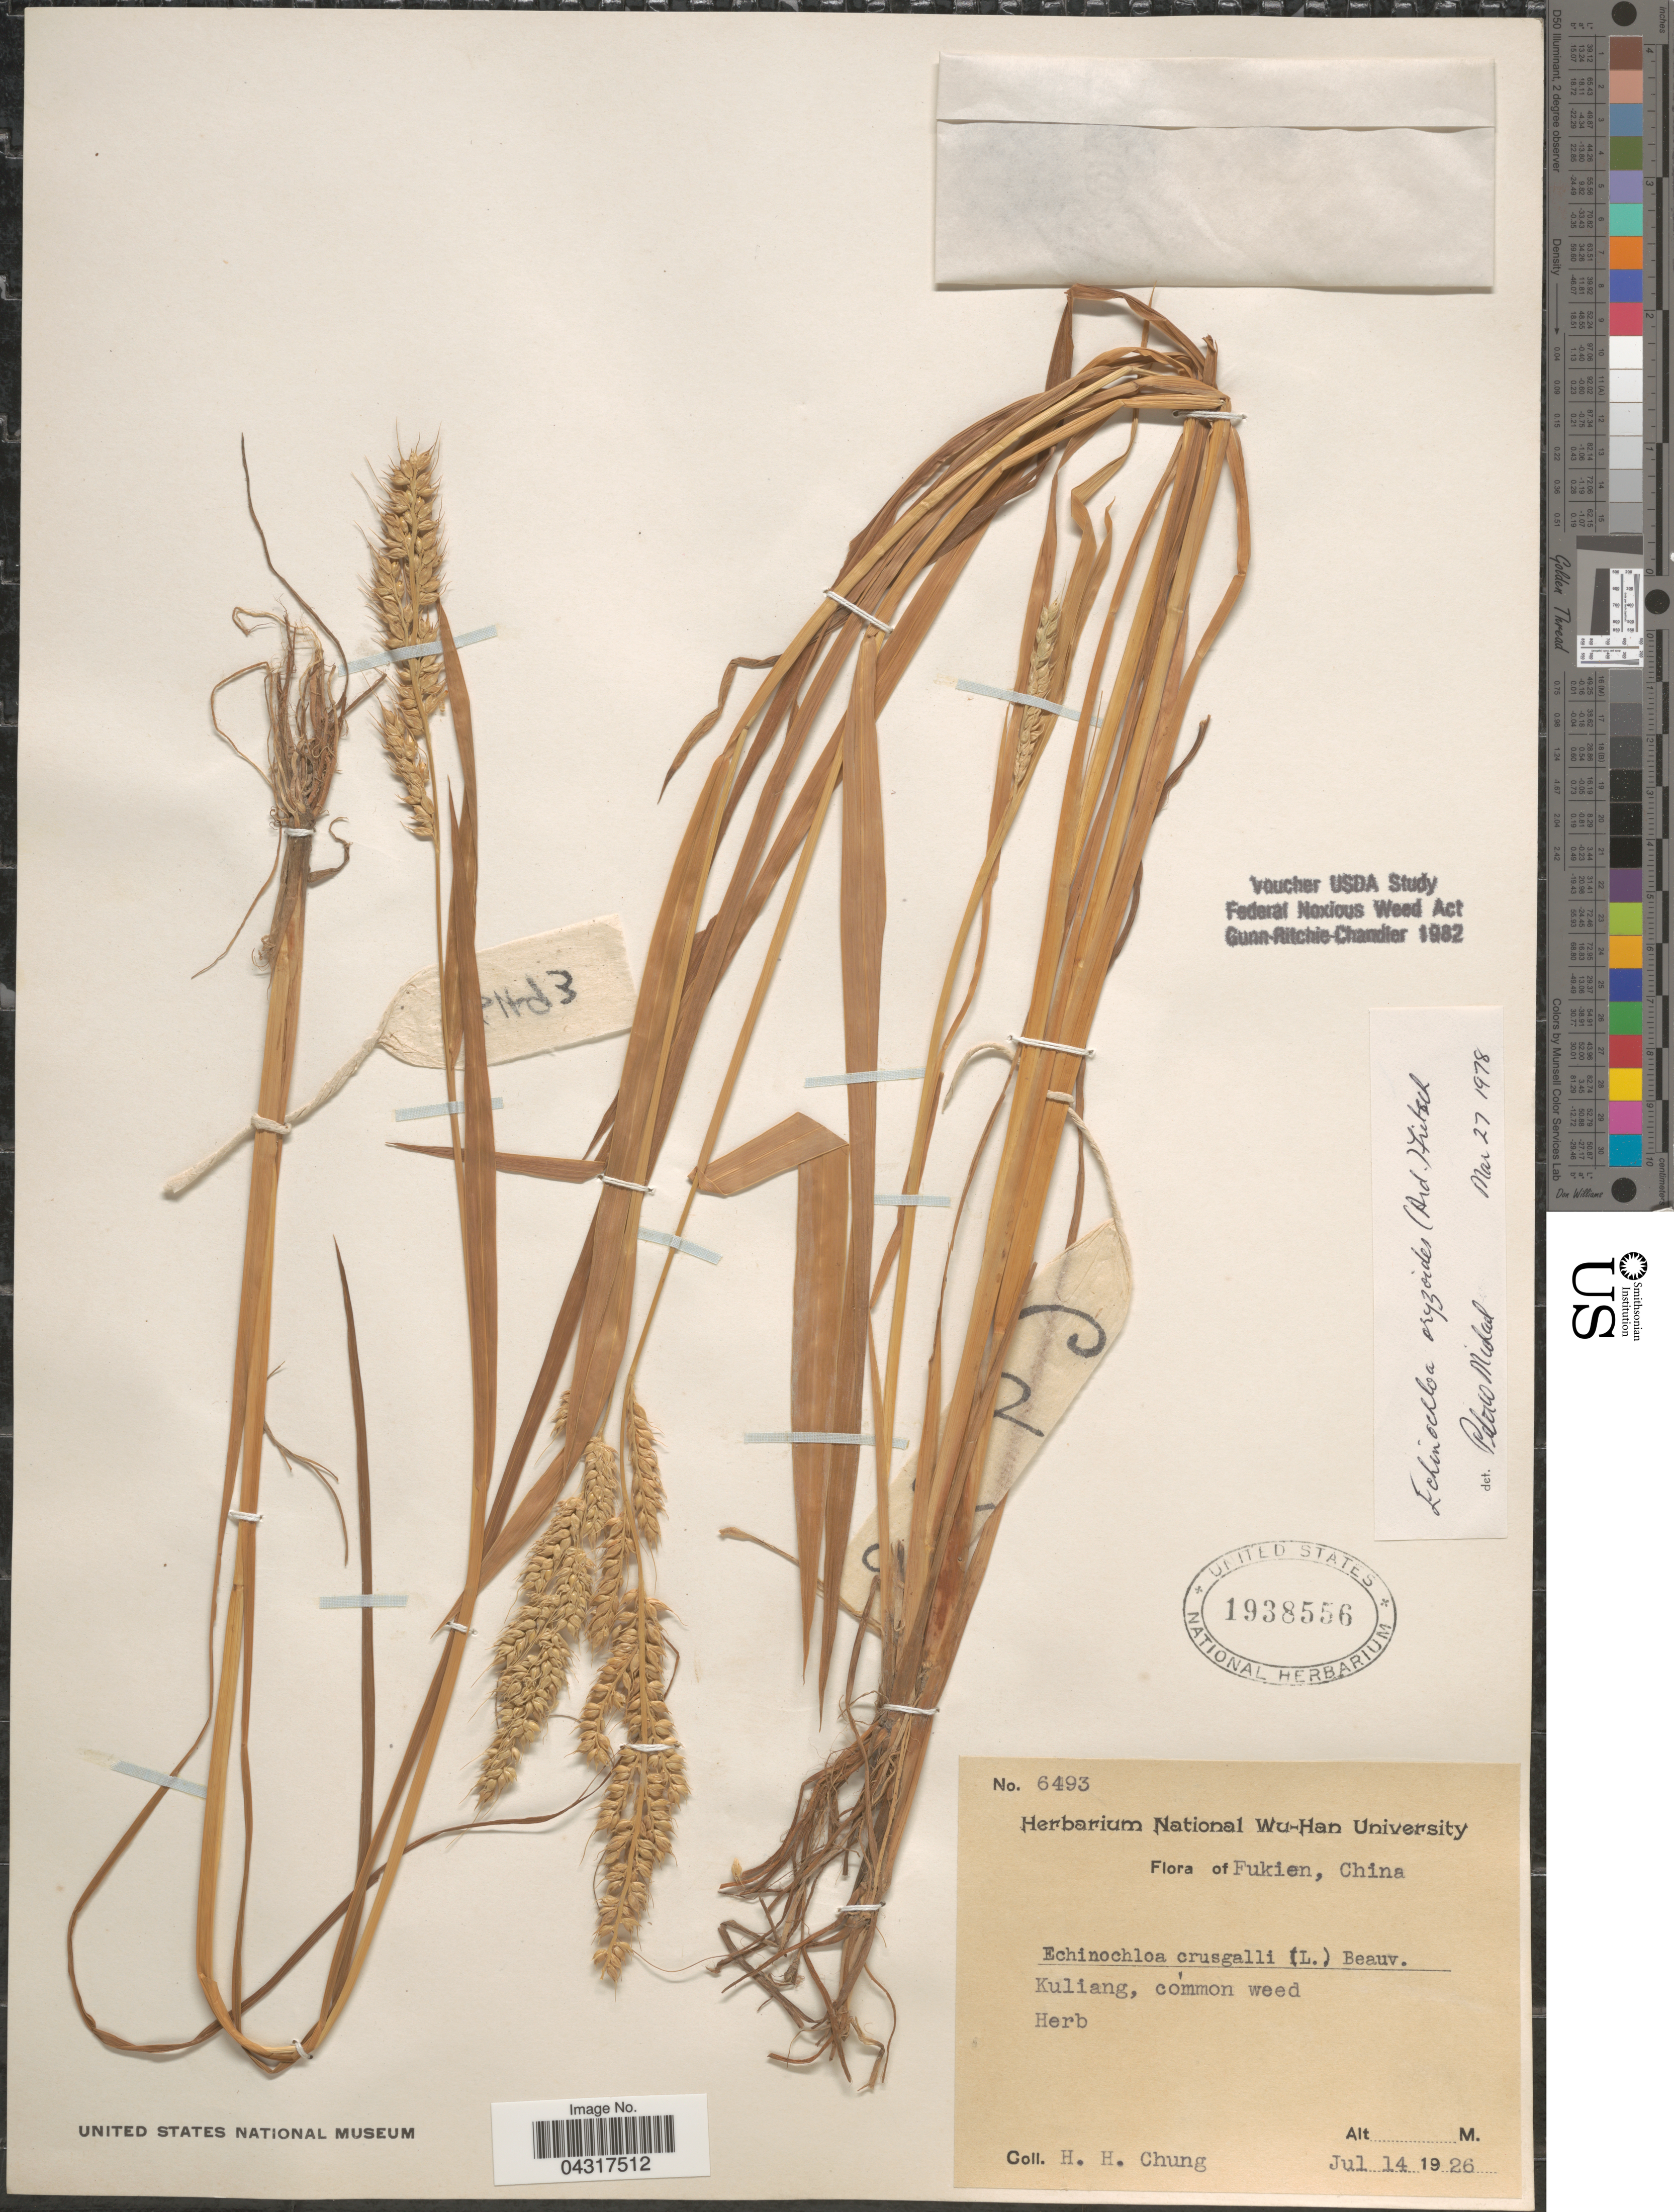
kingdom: Plantae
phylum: Tracheophyta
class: Liliopsida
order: Poales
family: Poaceae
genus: Echinochloa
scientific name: Echinochloa oryzoides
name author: (Ard.) Fritsch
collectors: H. Chung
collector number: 6493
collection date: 1926-07-14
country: China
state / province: Fujian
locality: Fukien. Kuliang.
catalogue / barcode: US 1938556